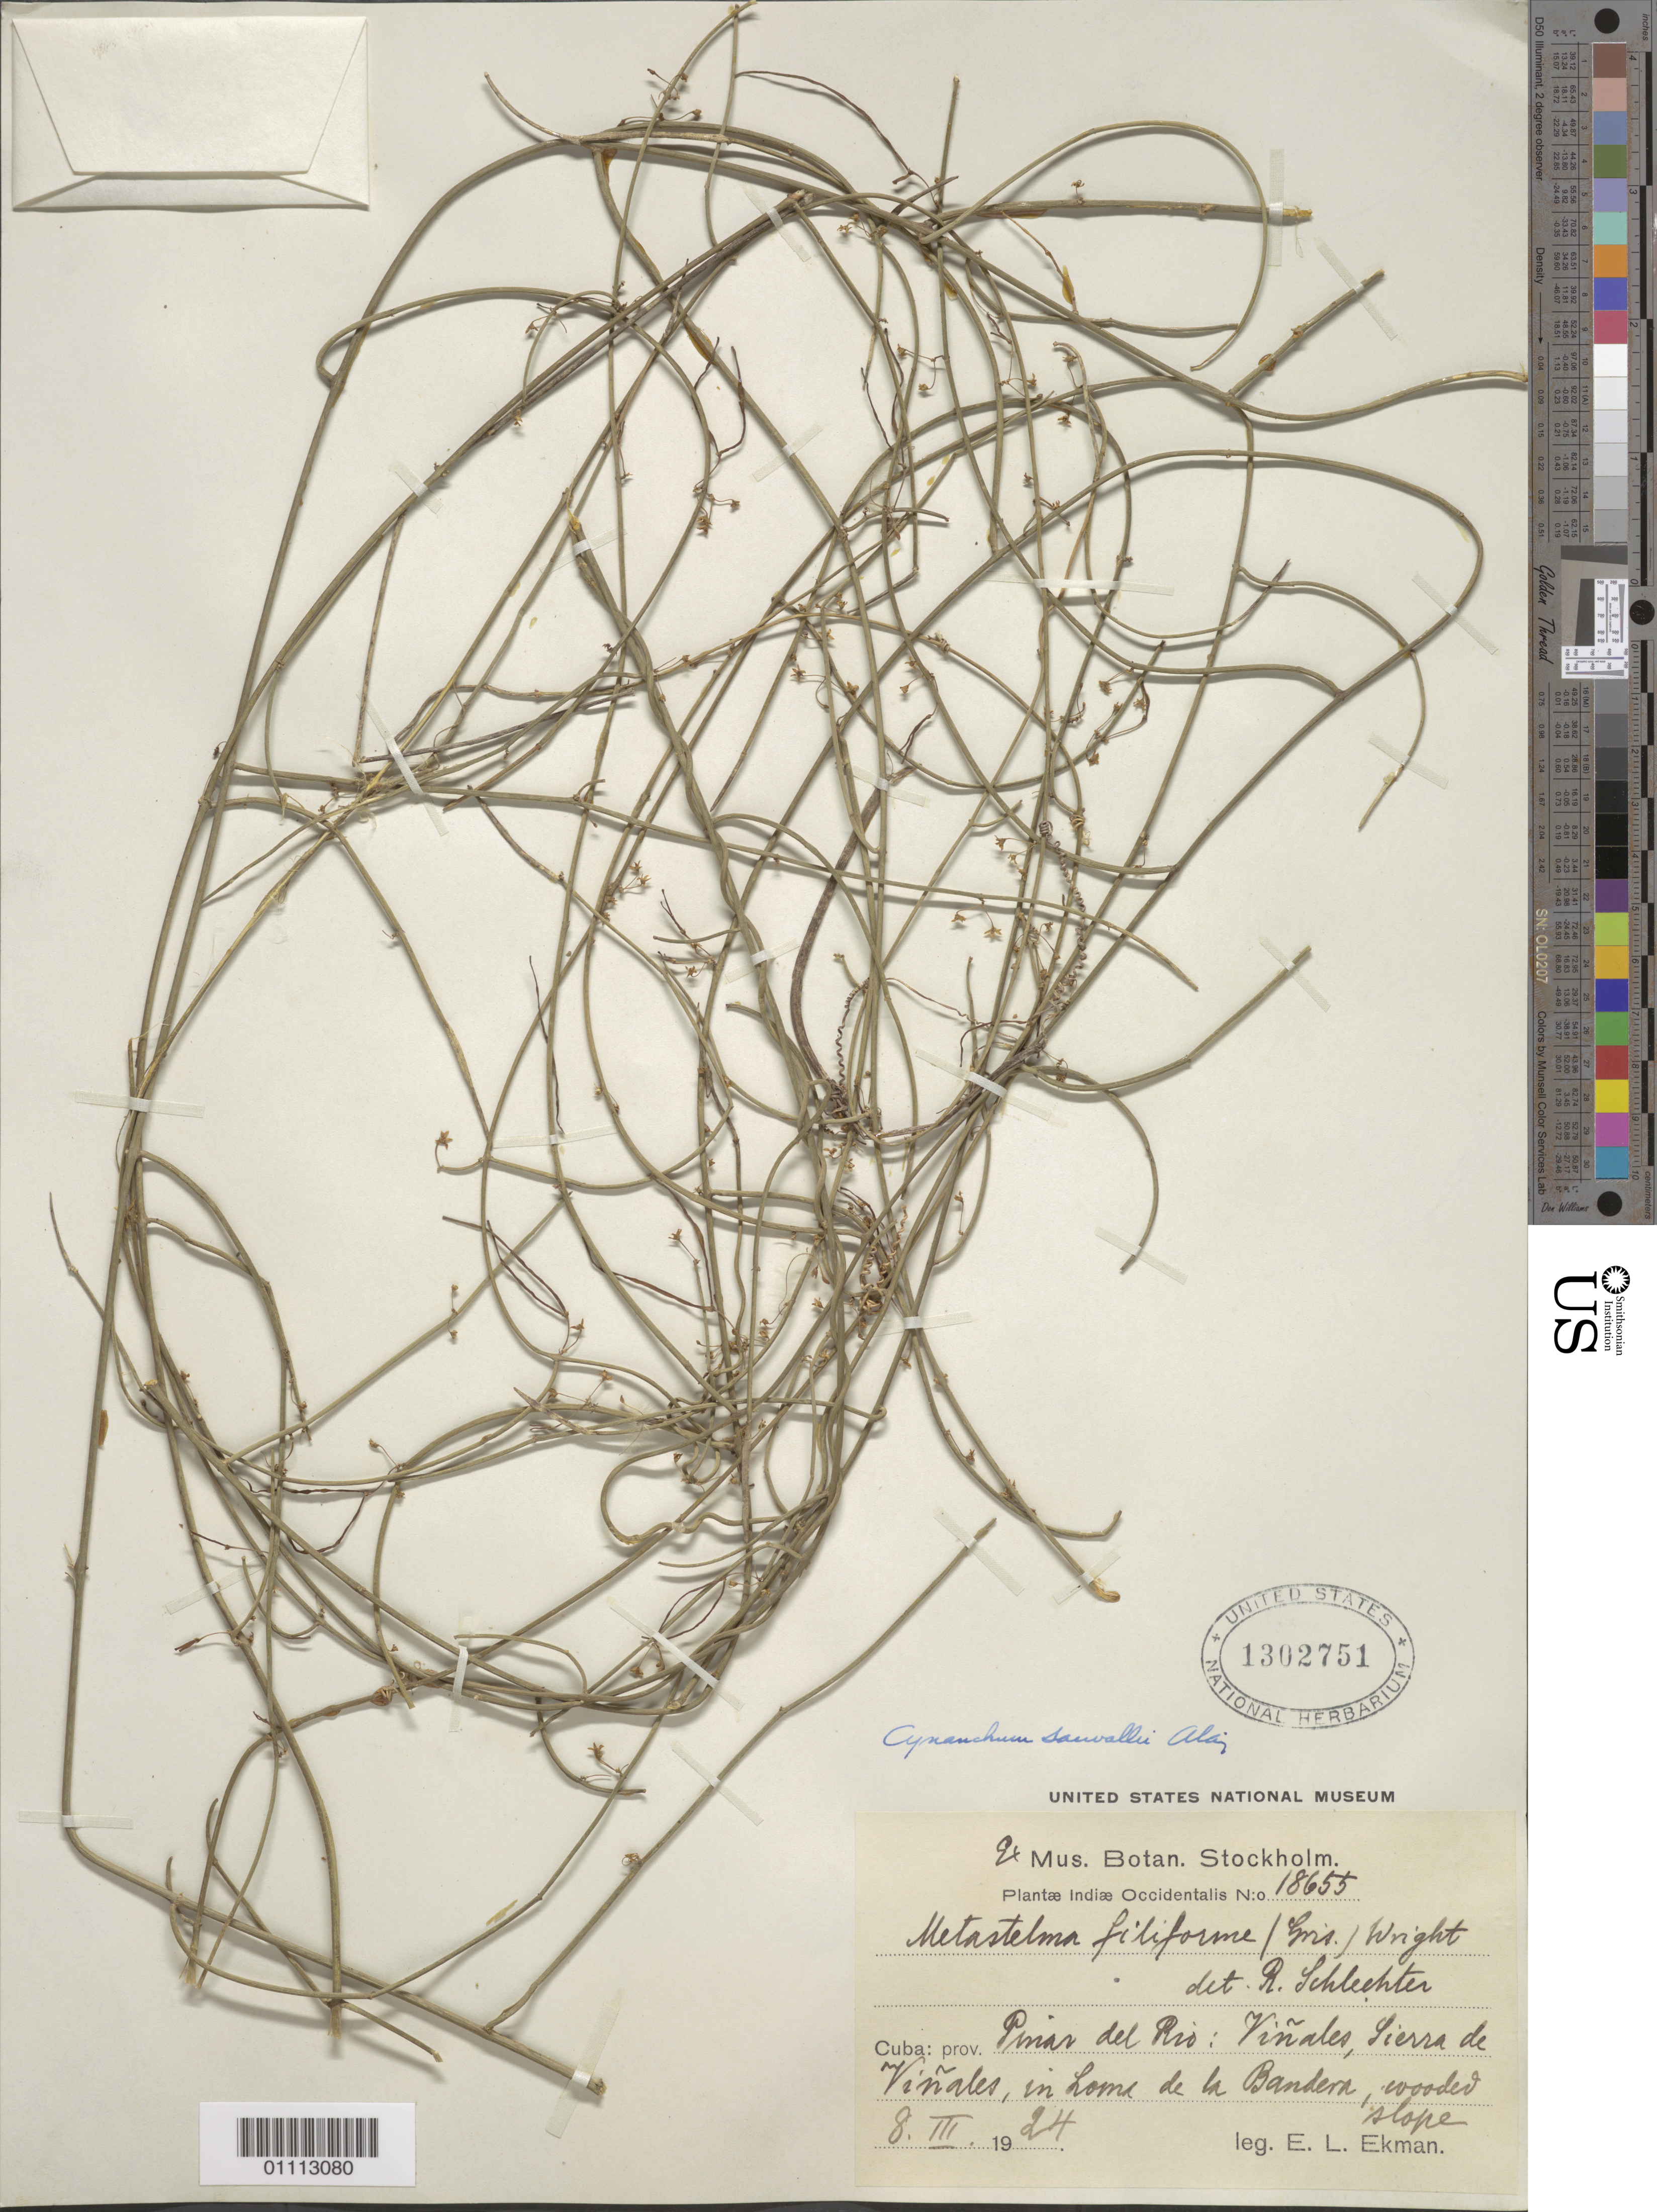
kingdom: Plantae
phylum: Tracheophyta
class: Magnoliopsida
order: Gentianales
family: Apocynaceae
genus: Cynanchum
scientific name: Cynanchum salinarum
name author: (Griseb.) Alain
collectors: E. L. Ekman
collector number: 18655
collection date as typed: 08 Mar 1924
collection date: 1924-03-08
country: Cuba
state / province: Pinar del Rio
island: Cuba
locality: Viñales, Sierra de Viñales, in Loma de la Bandera, wooded slope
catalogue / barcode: US 1302751